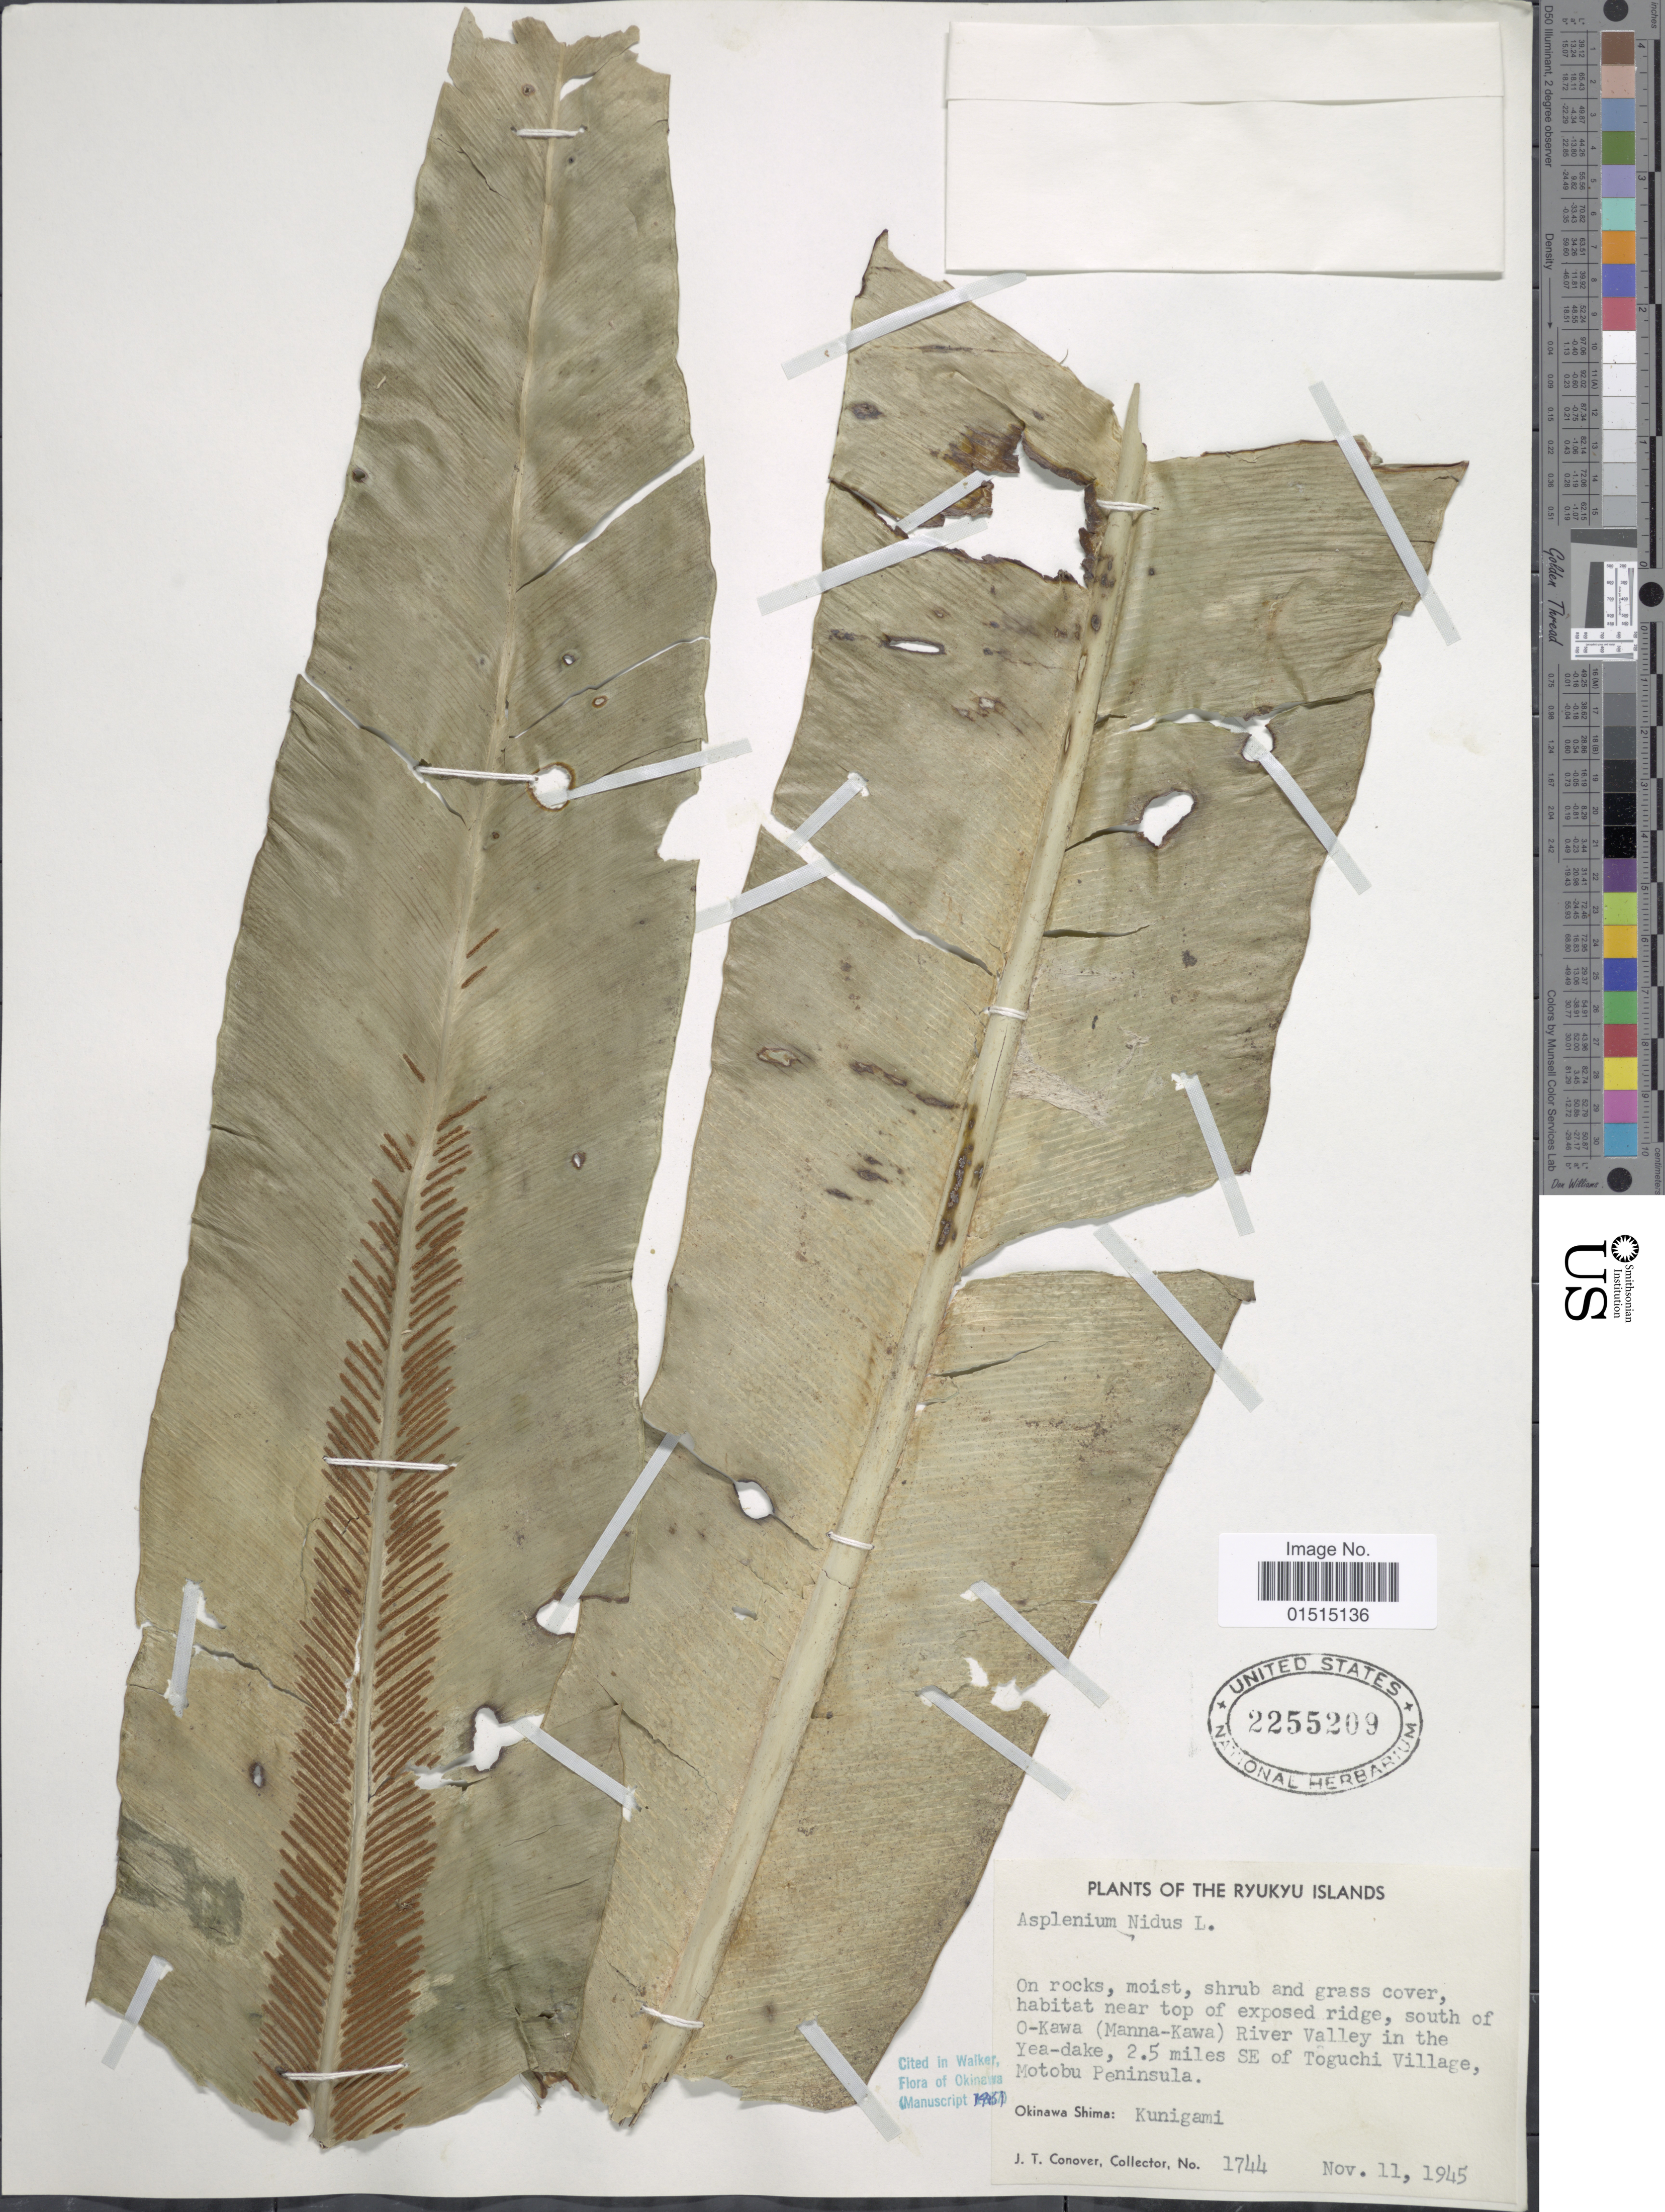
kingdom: Plantae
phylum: Tracheophyta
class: Polypodiopsida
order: Polypodiales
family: Aspleniaceae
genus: Asplenium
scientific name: Asplenium nidus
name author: L.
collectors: J. T. Conover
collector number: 1744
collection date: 1945-11-11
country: Japan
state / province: Okinawa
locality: Ryukyu Islands, On rocks, moist, shrub and grass cover, habitat near top of exposed ridge, south of O-Kawa (Manna-Kawa) River Valley in the Yea-dake, 2.5 miles SE of Toguchi Village, Motobu Peninsula, Okinawa Shima, Kunigami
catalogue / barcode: US 2255209